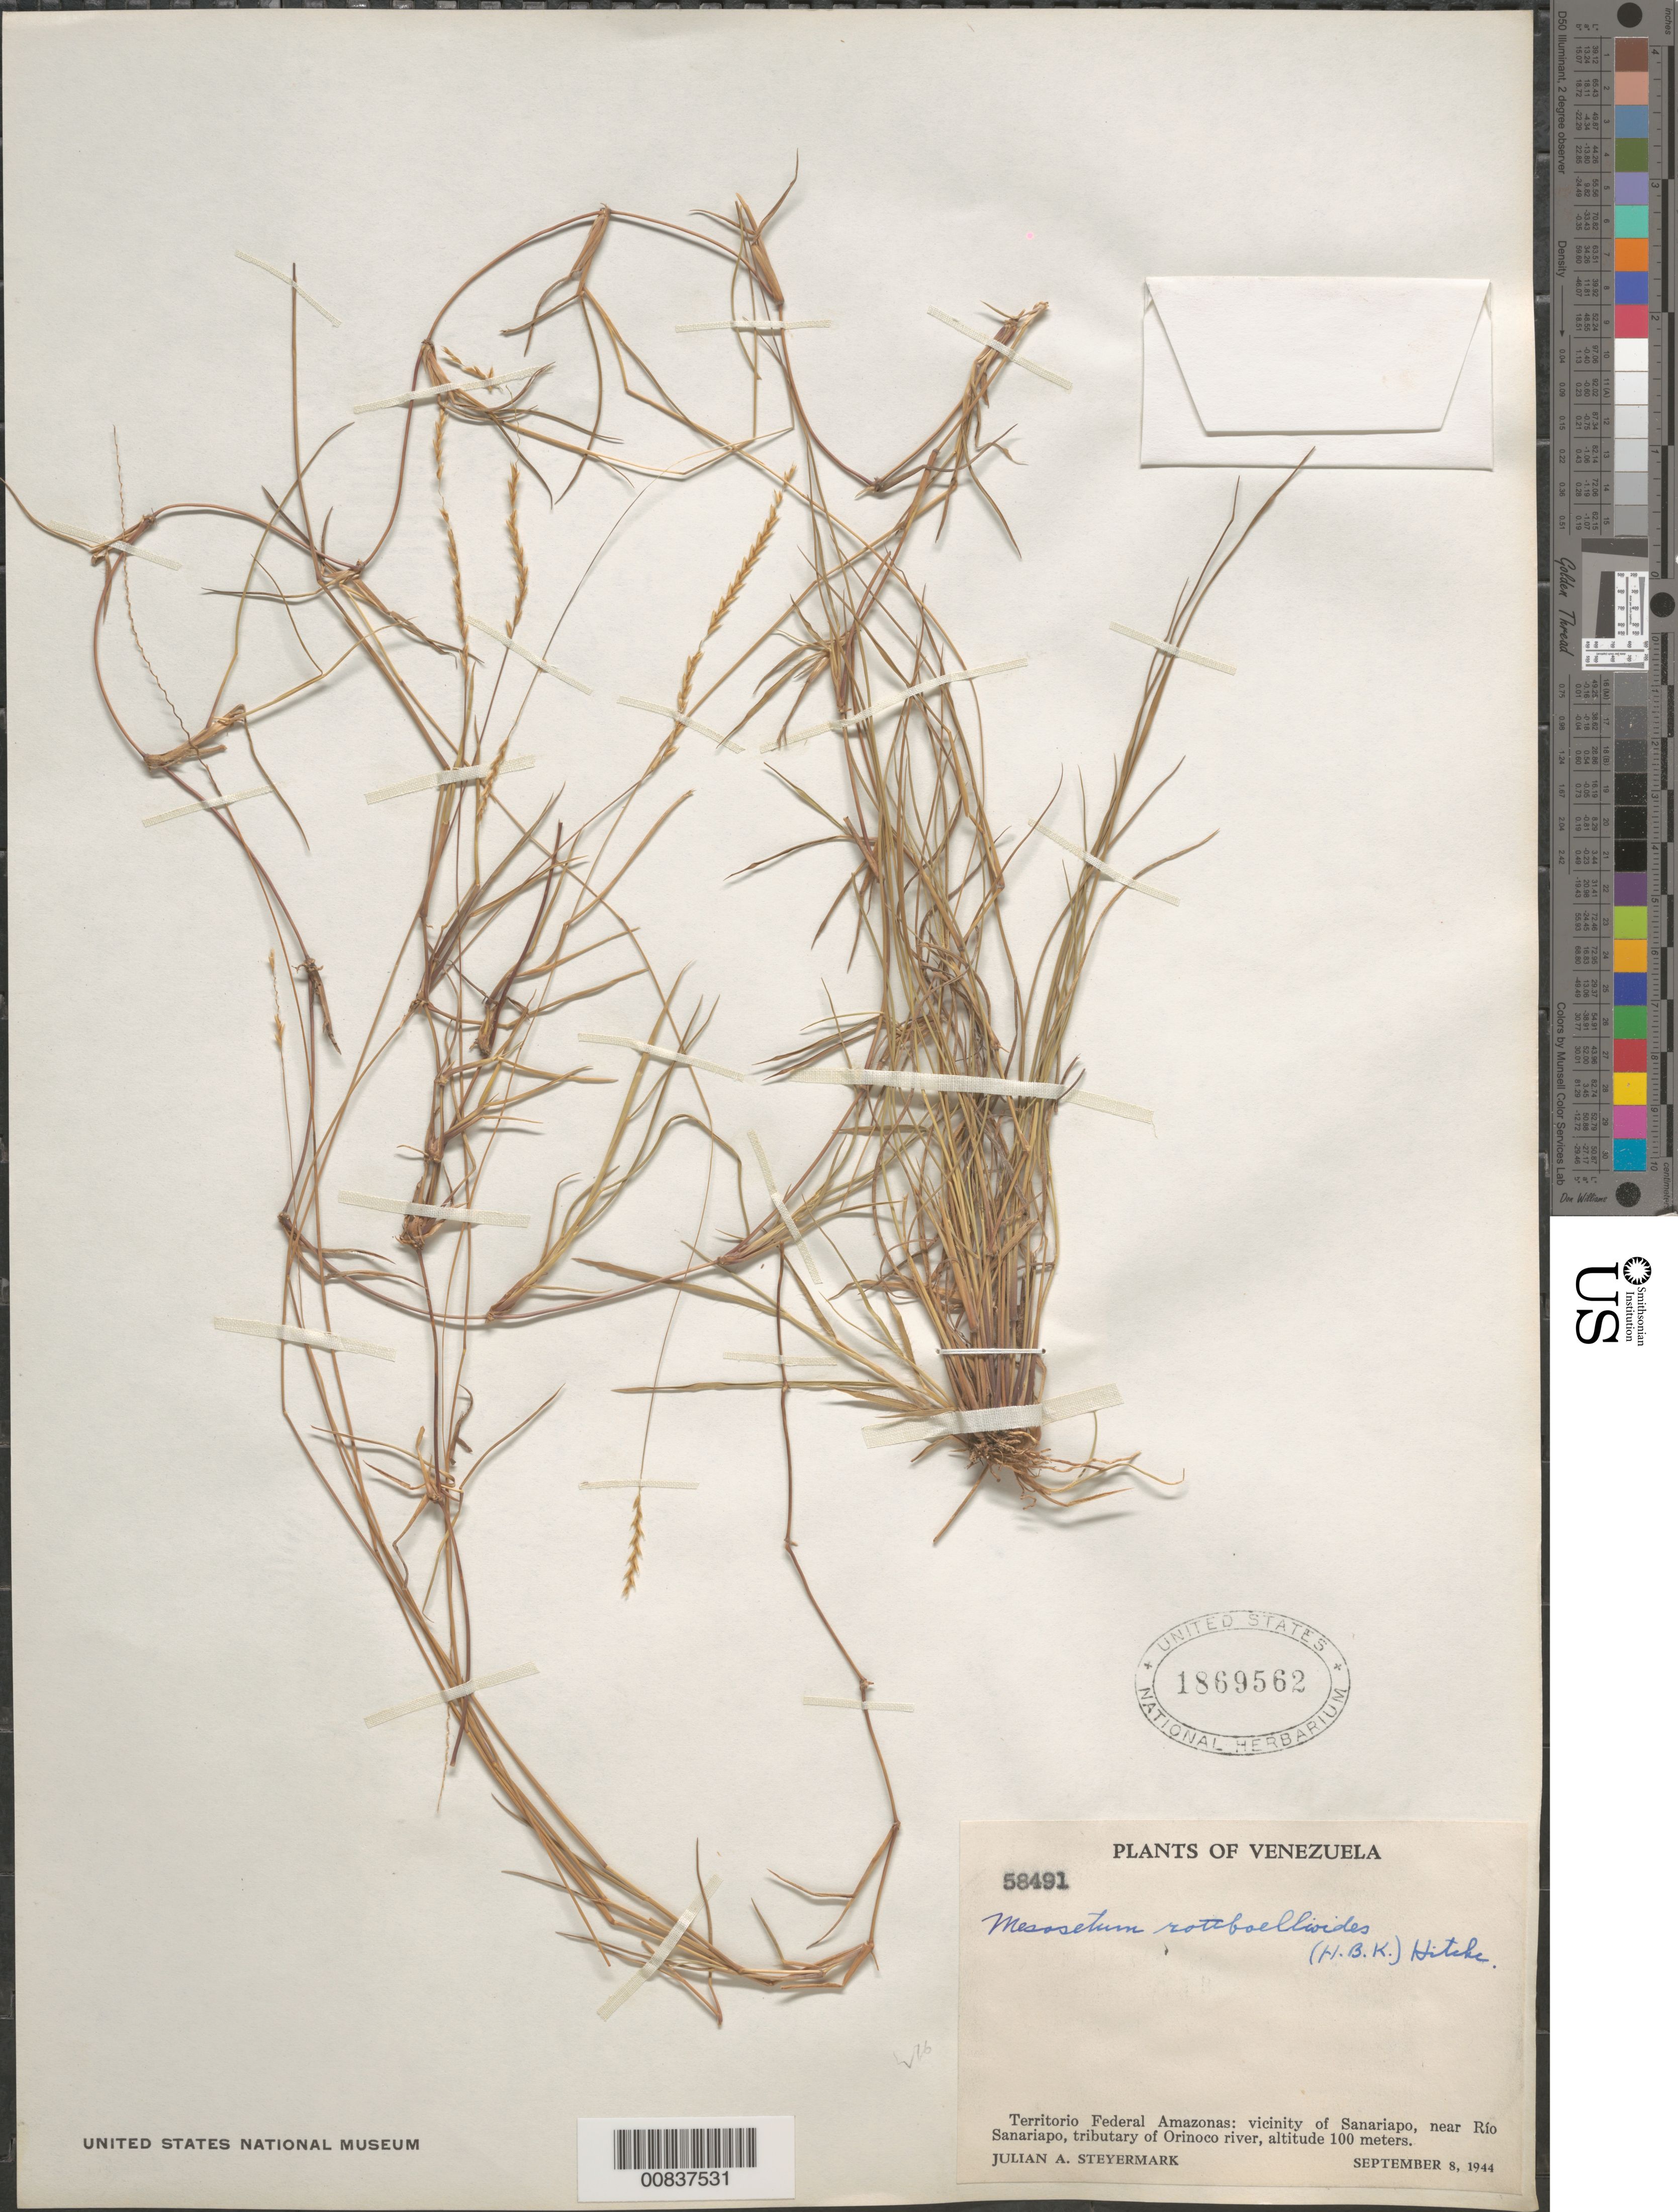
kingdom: Plantae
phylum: Tracheophyta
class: Liliopsida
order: Poales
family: Poaceae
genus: Mesosetum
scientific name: Mesosetum rottboellioides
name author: (Kunth) Hitchc.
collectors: J. Steyermark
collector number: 58491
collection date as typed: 8-Sep-44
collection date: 1944-09-08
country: Venezuela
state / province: Amazonas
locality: Sanariapo, near Río Sanariapo (tributary of Orinoco R.)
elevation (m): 100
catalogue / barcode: US 1869562